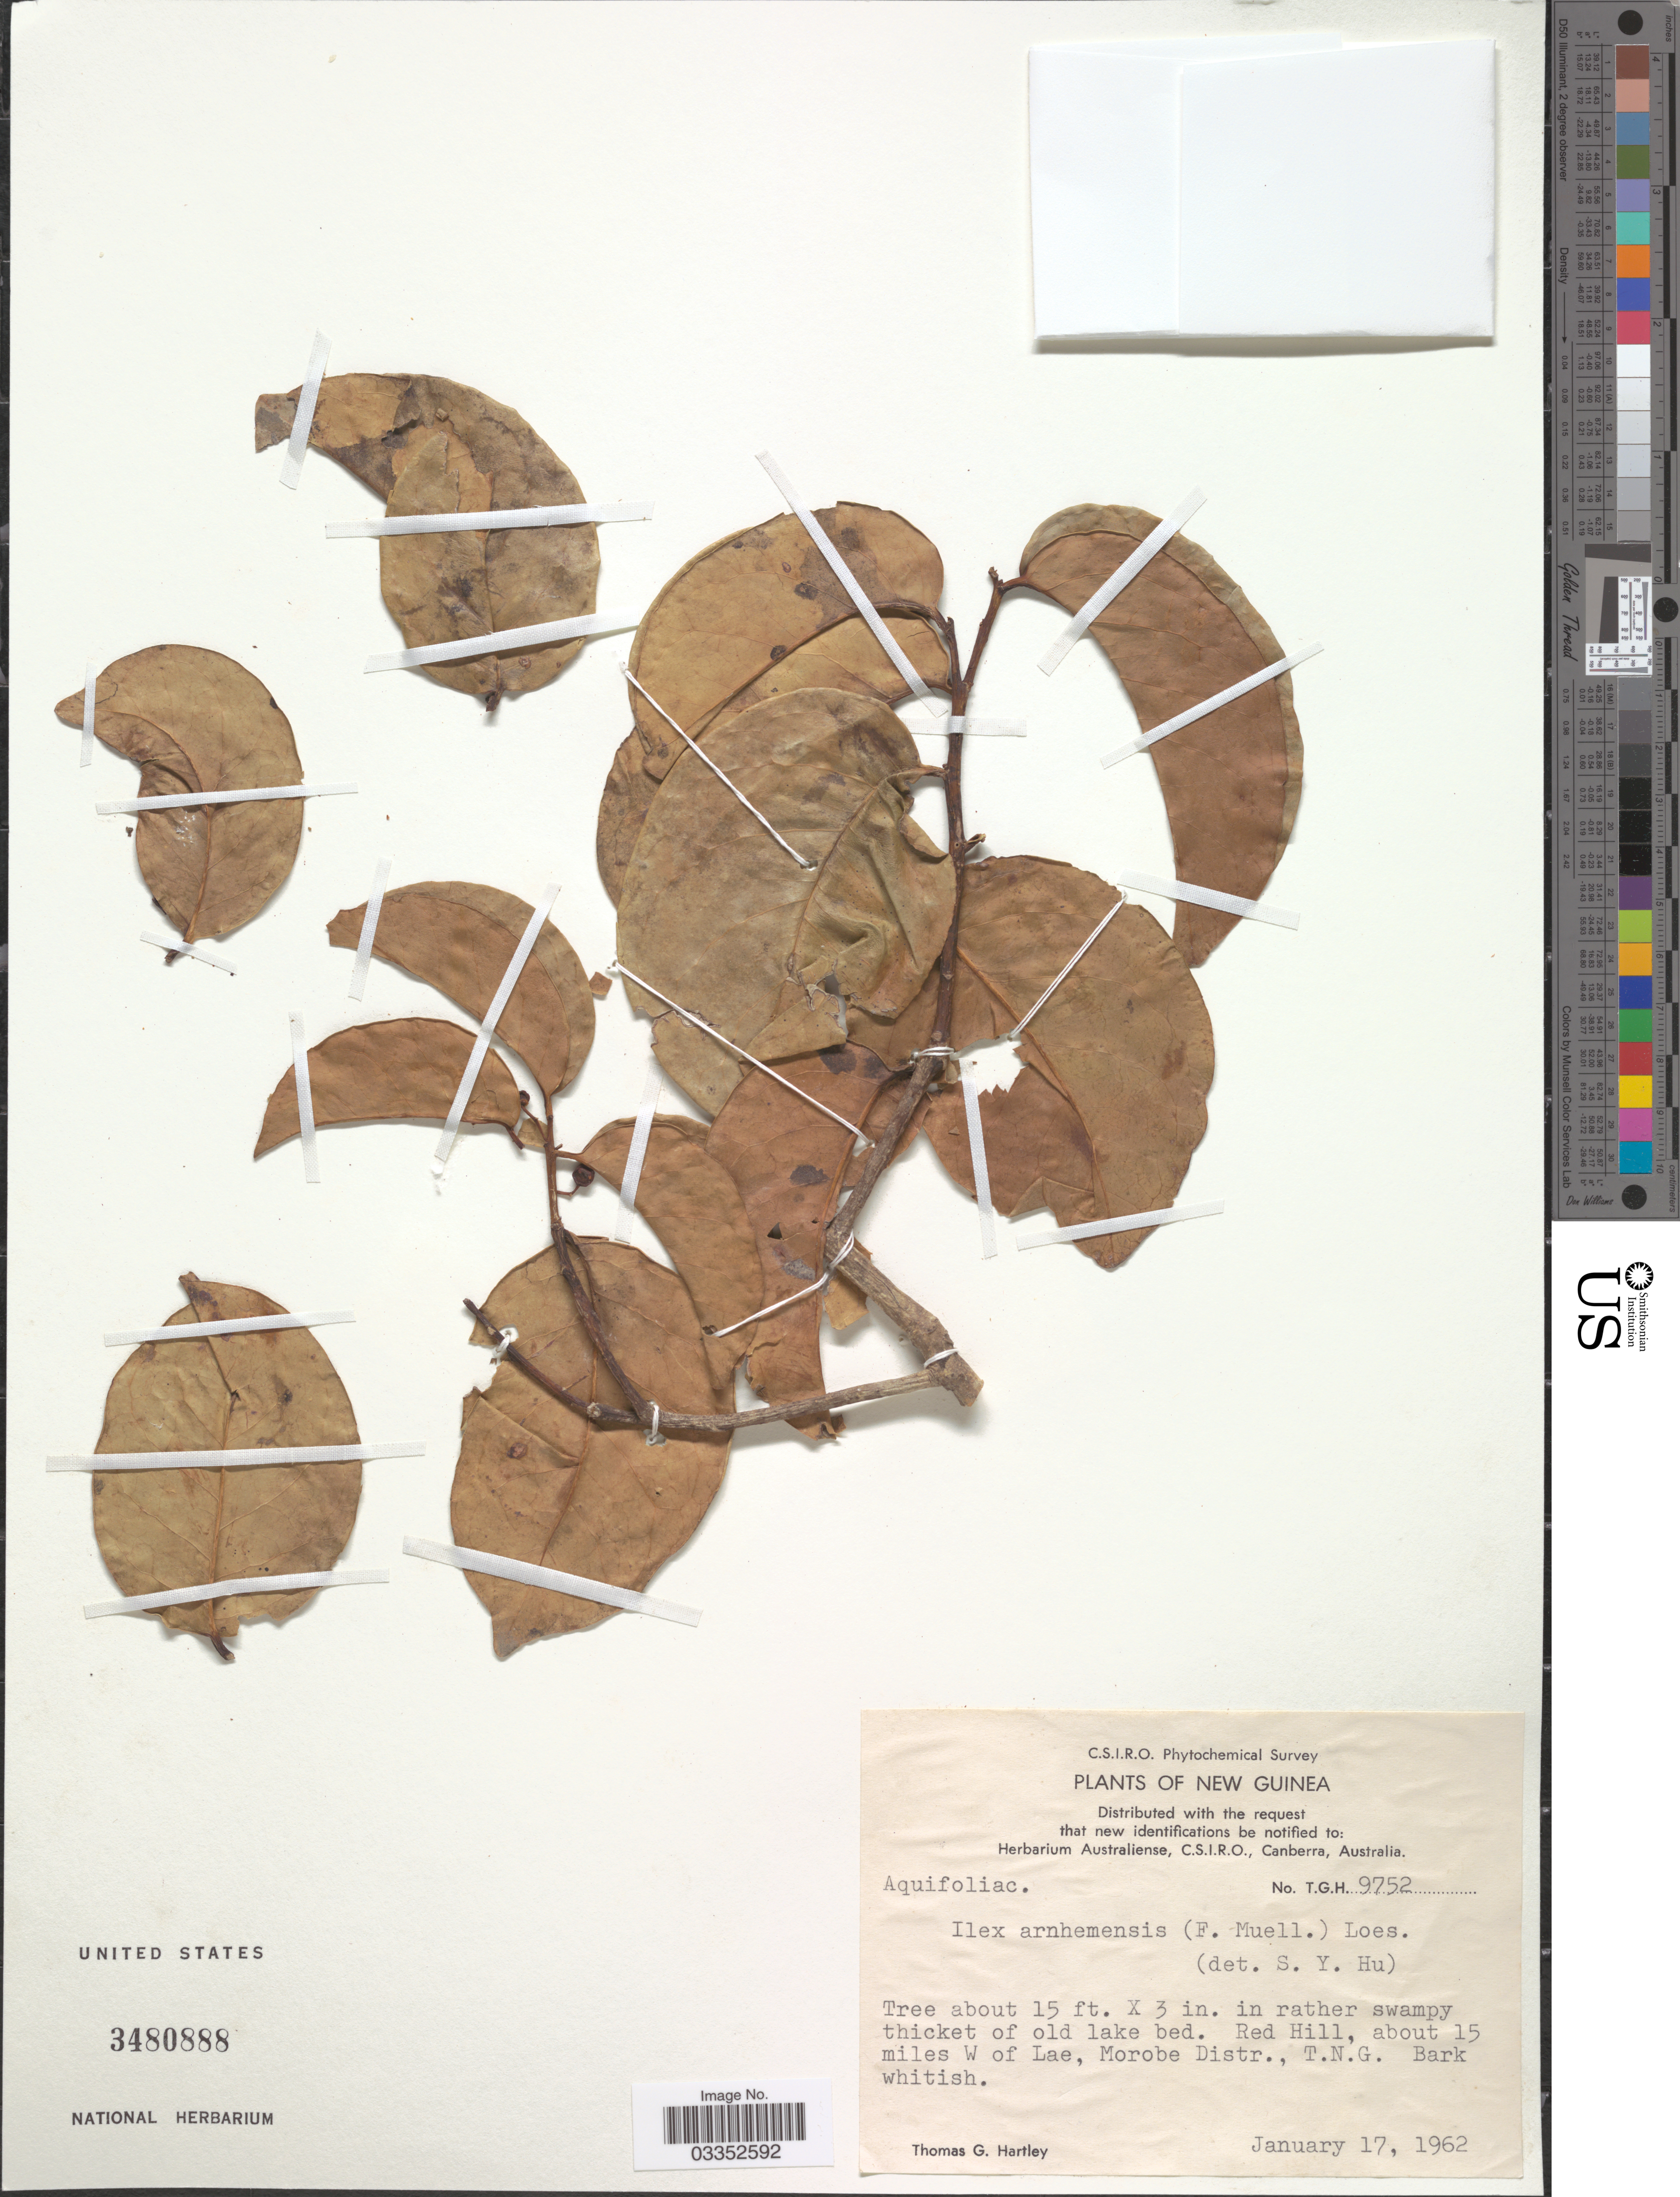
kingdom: Plantae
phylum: Tracheophyta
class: Magnoliopsida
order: Aquifoliales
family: Aquifoliaceae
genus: Ilex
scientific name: Ilex arnhemensis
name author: (F. Muell.) Loes.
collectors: T. G. Hartley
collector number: T.G.H.9752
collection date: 1962-01-17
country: Papua New Guinea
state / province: Morobe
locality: New Guinea. Red Hill, about 15 miles W of Lae, Morobe Distr., T.N.G.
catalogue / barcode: US 3480888